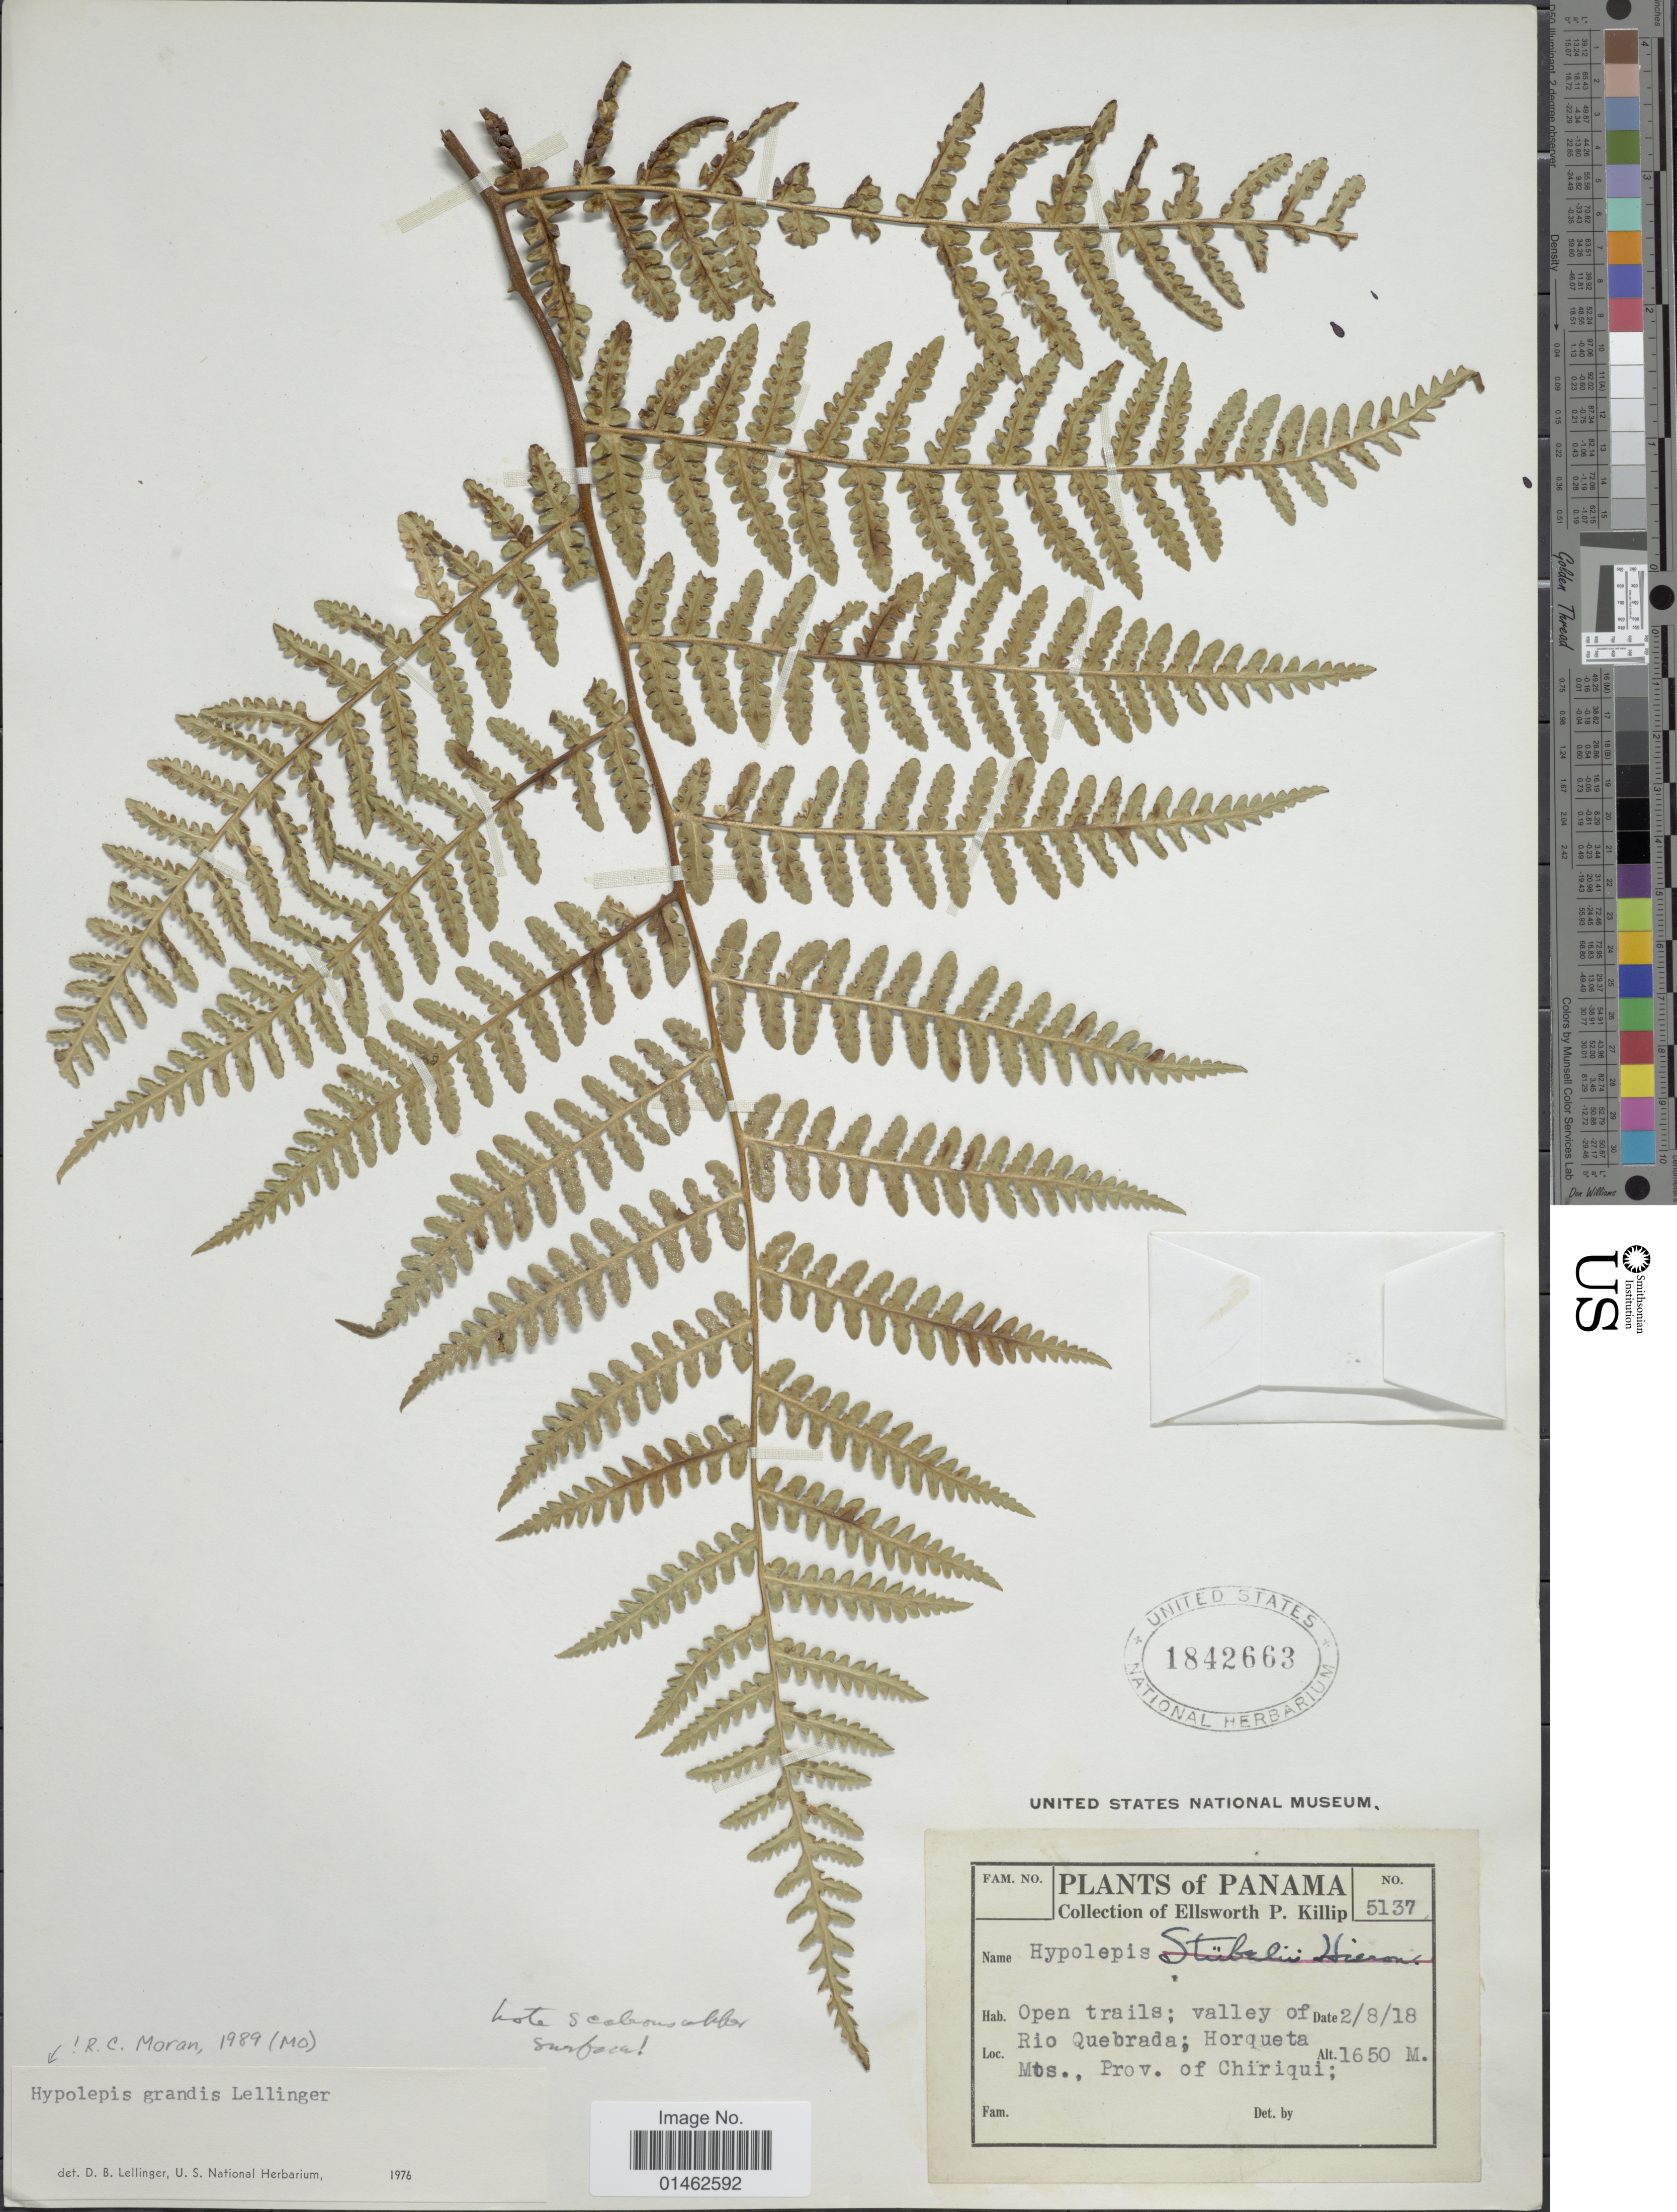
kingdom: Plantae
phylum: Tracheophyta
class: Polypodiopsida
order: Polypodiales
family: Dennstaedtiaceae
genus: Hypolepis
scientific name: Hypolepis grandis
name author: Lellinger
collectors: E. P. Killip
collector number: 5137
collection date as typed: Transcribed d/m/y: 2/8/18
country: Panama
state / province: Chiriqui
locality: Valley of Rio Quebrada; Horqueta Mts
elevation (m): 1650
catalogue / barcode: US 1842663